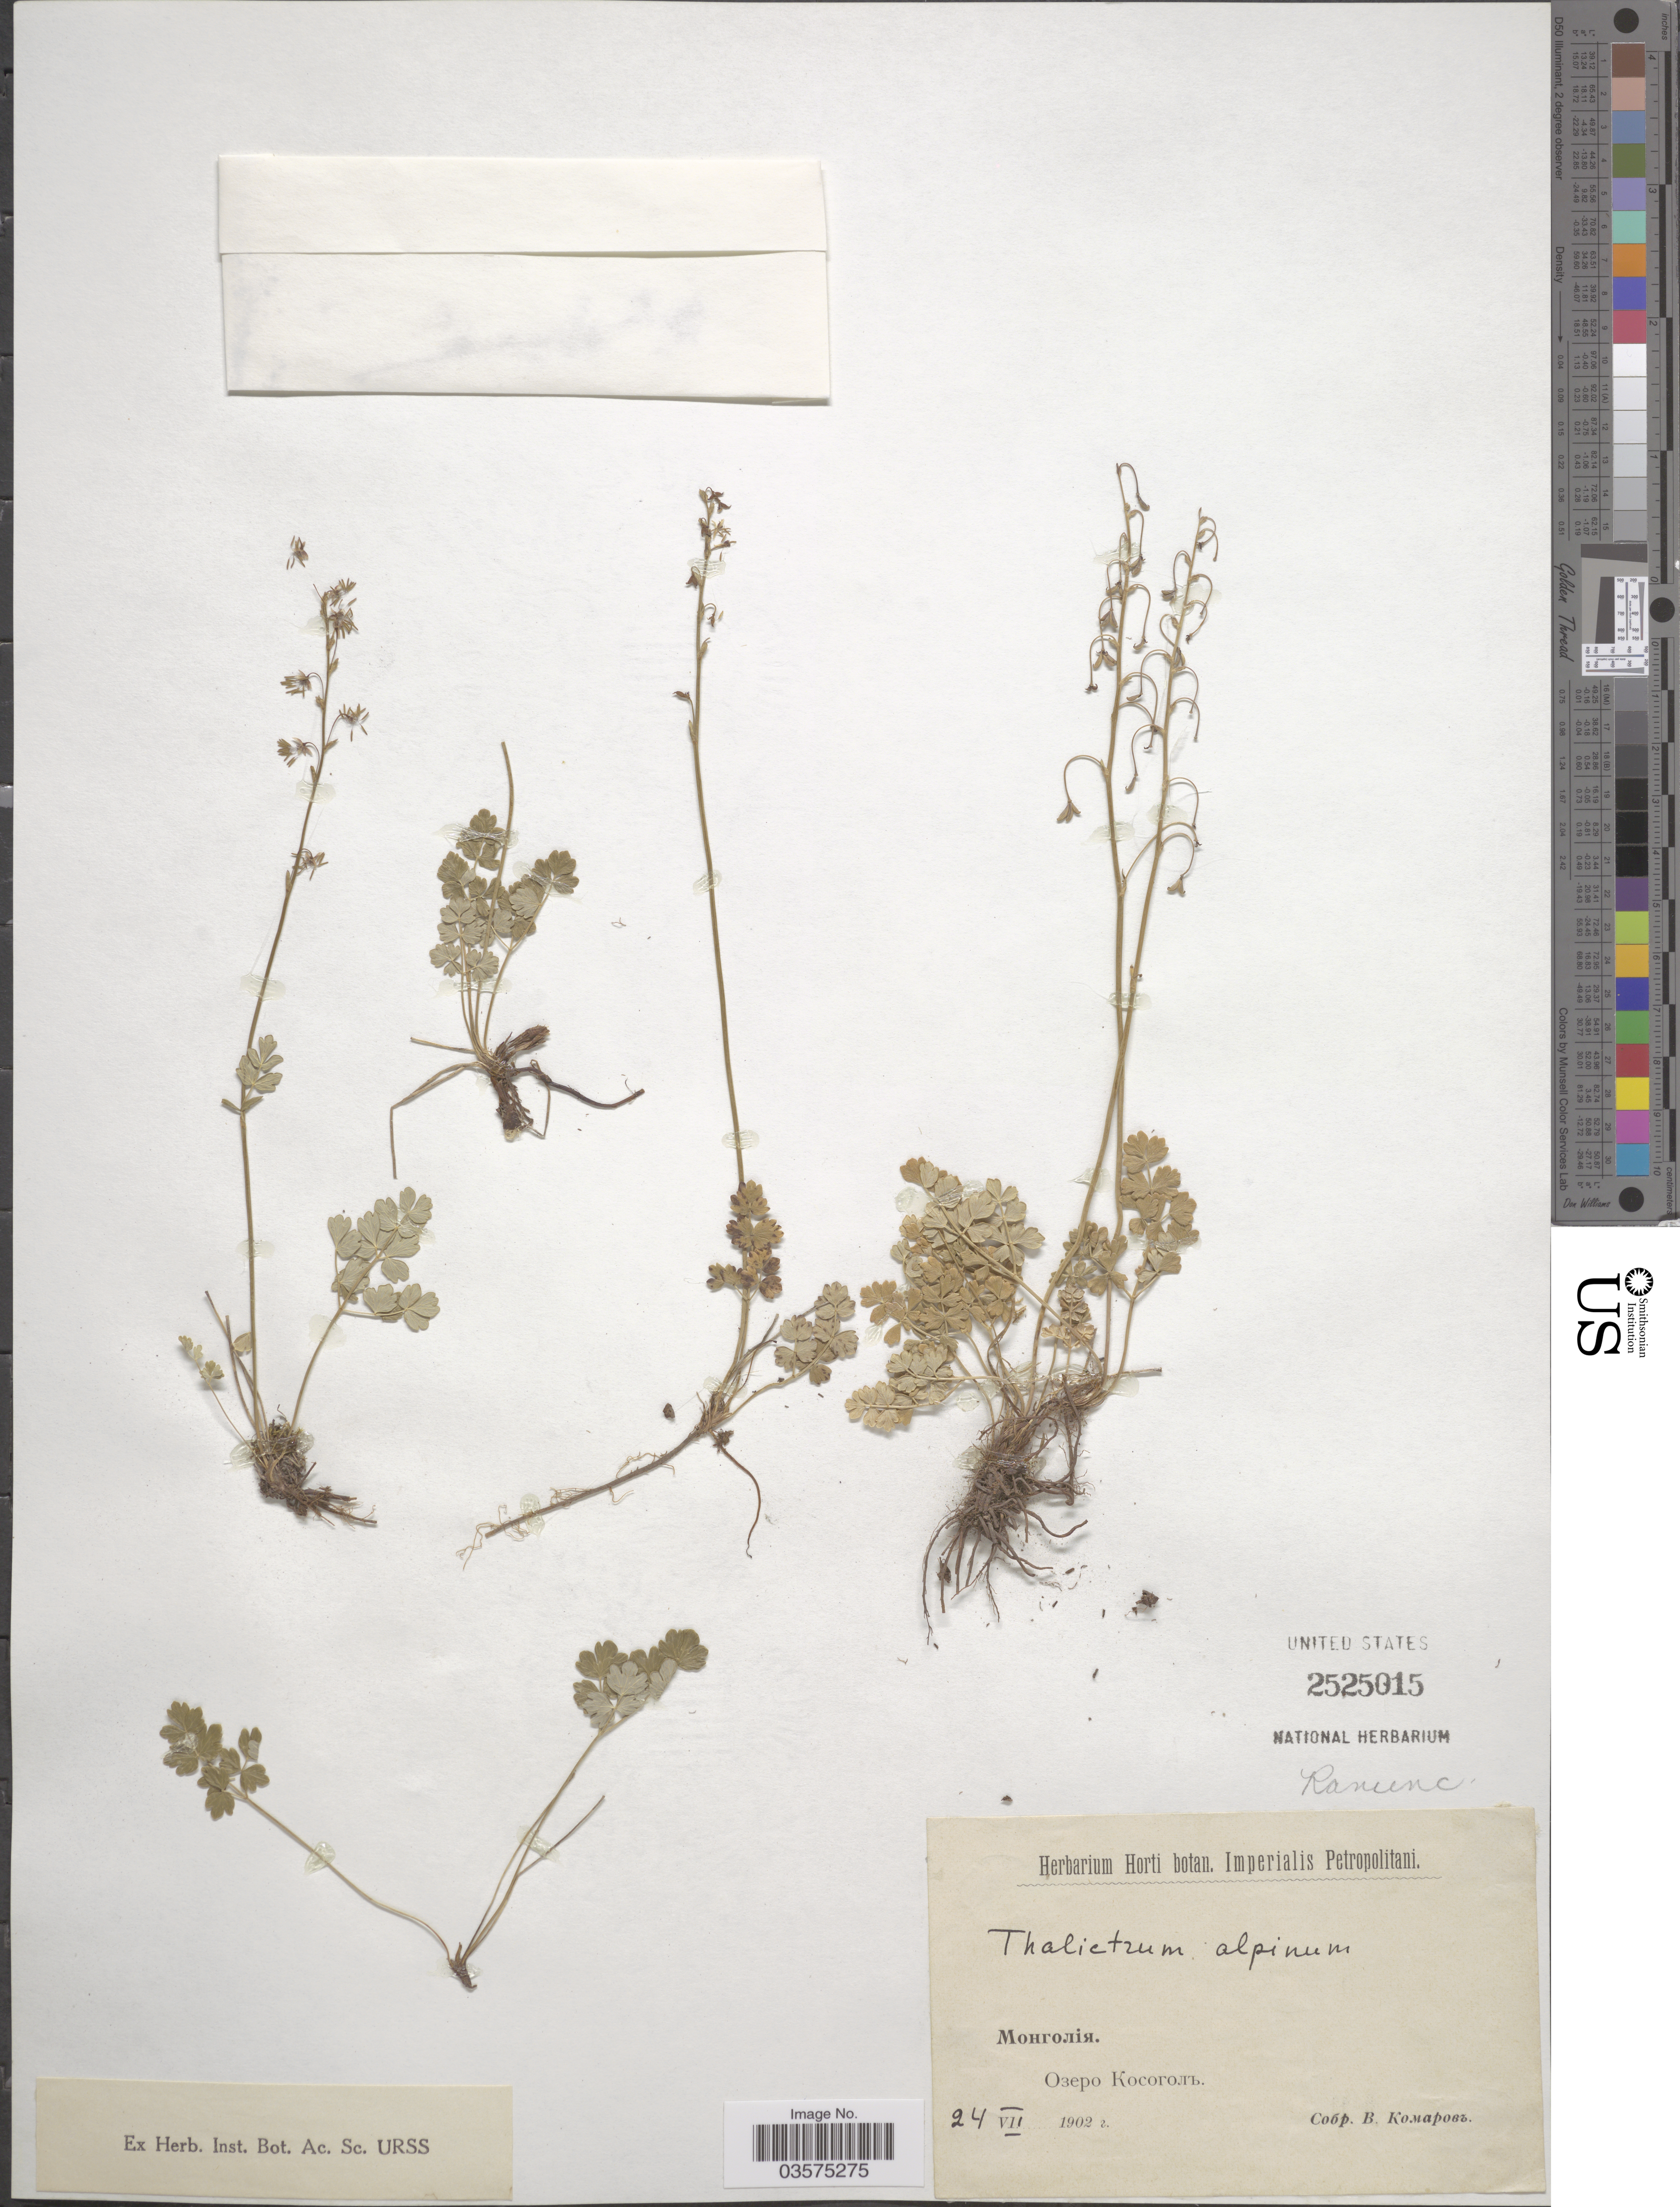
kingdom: Plantae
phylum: Tracheophyta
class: Magnoliopsida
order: Ranunculales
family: Ranunculaceae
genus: Thalictrum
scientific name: Thalictrum alpinum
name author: L.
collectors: V. Komarov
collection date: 1902-07-24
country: Mongolia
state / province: Hovsgol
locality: Leke Hovsgol.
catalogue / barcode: US 2525015